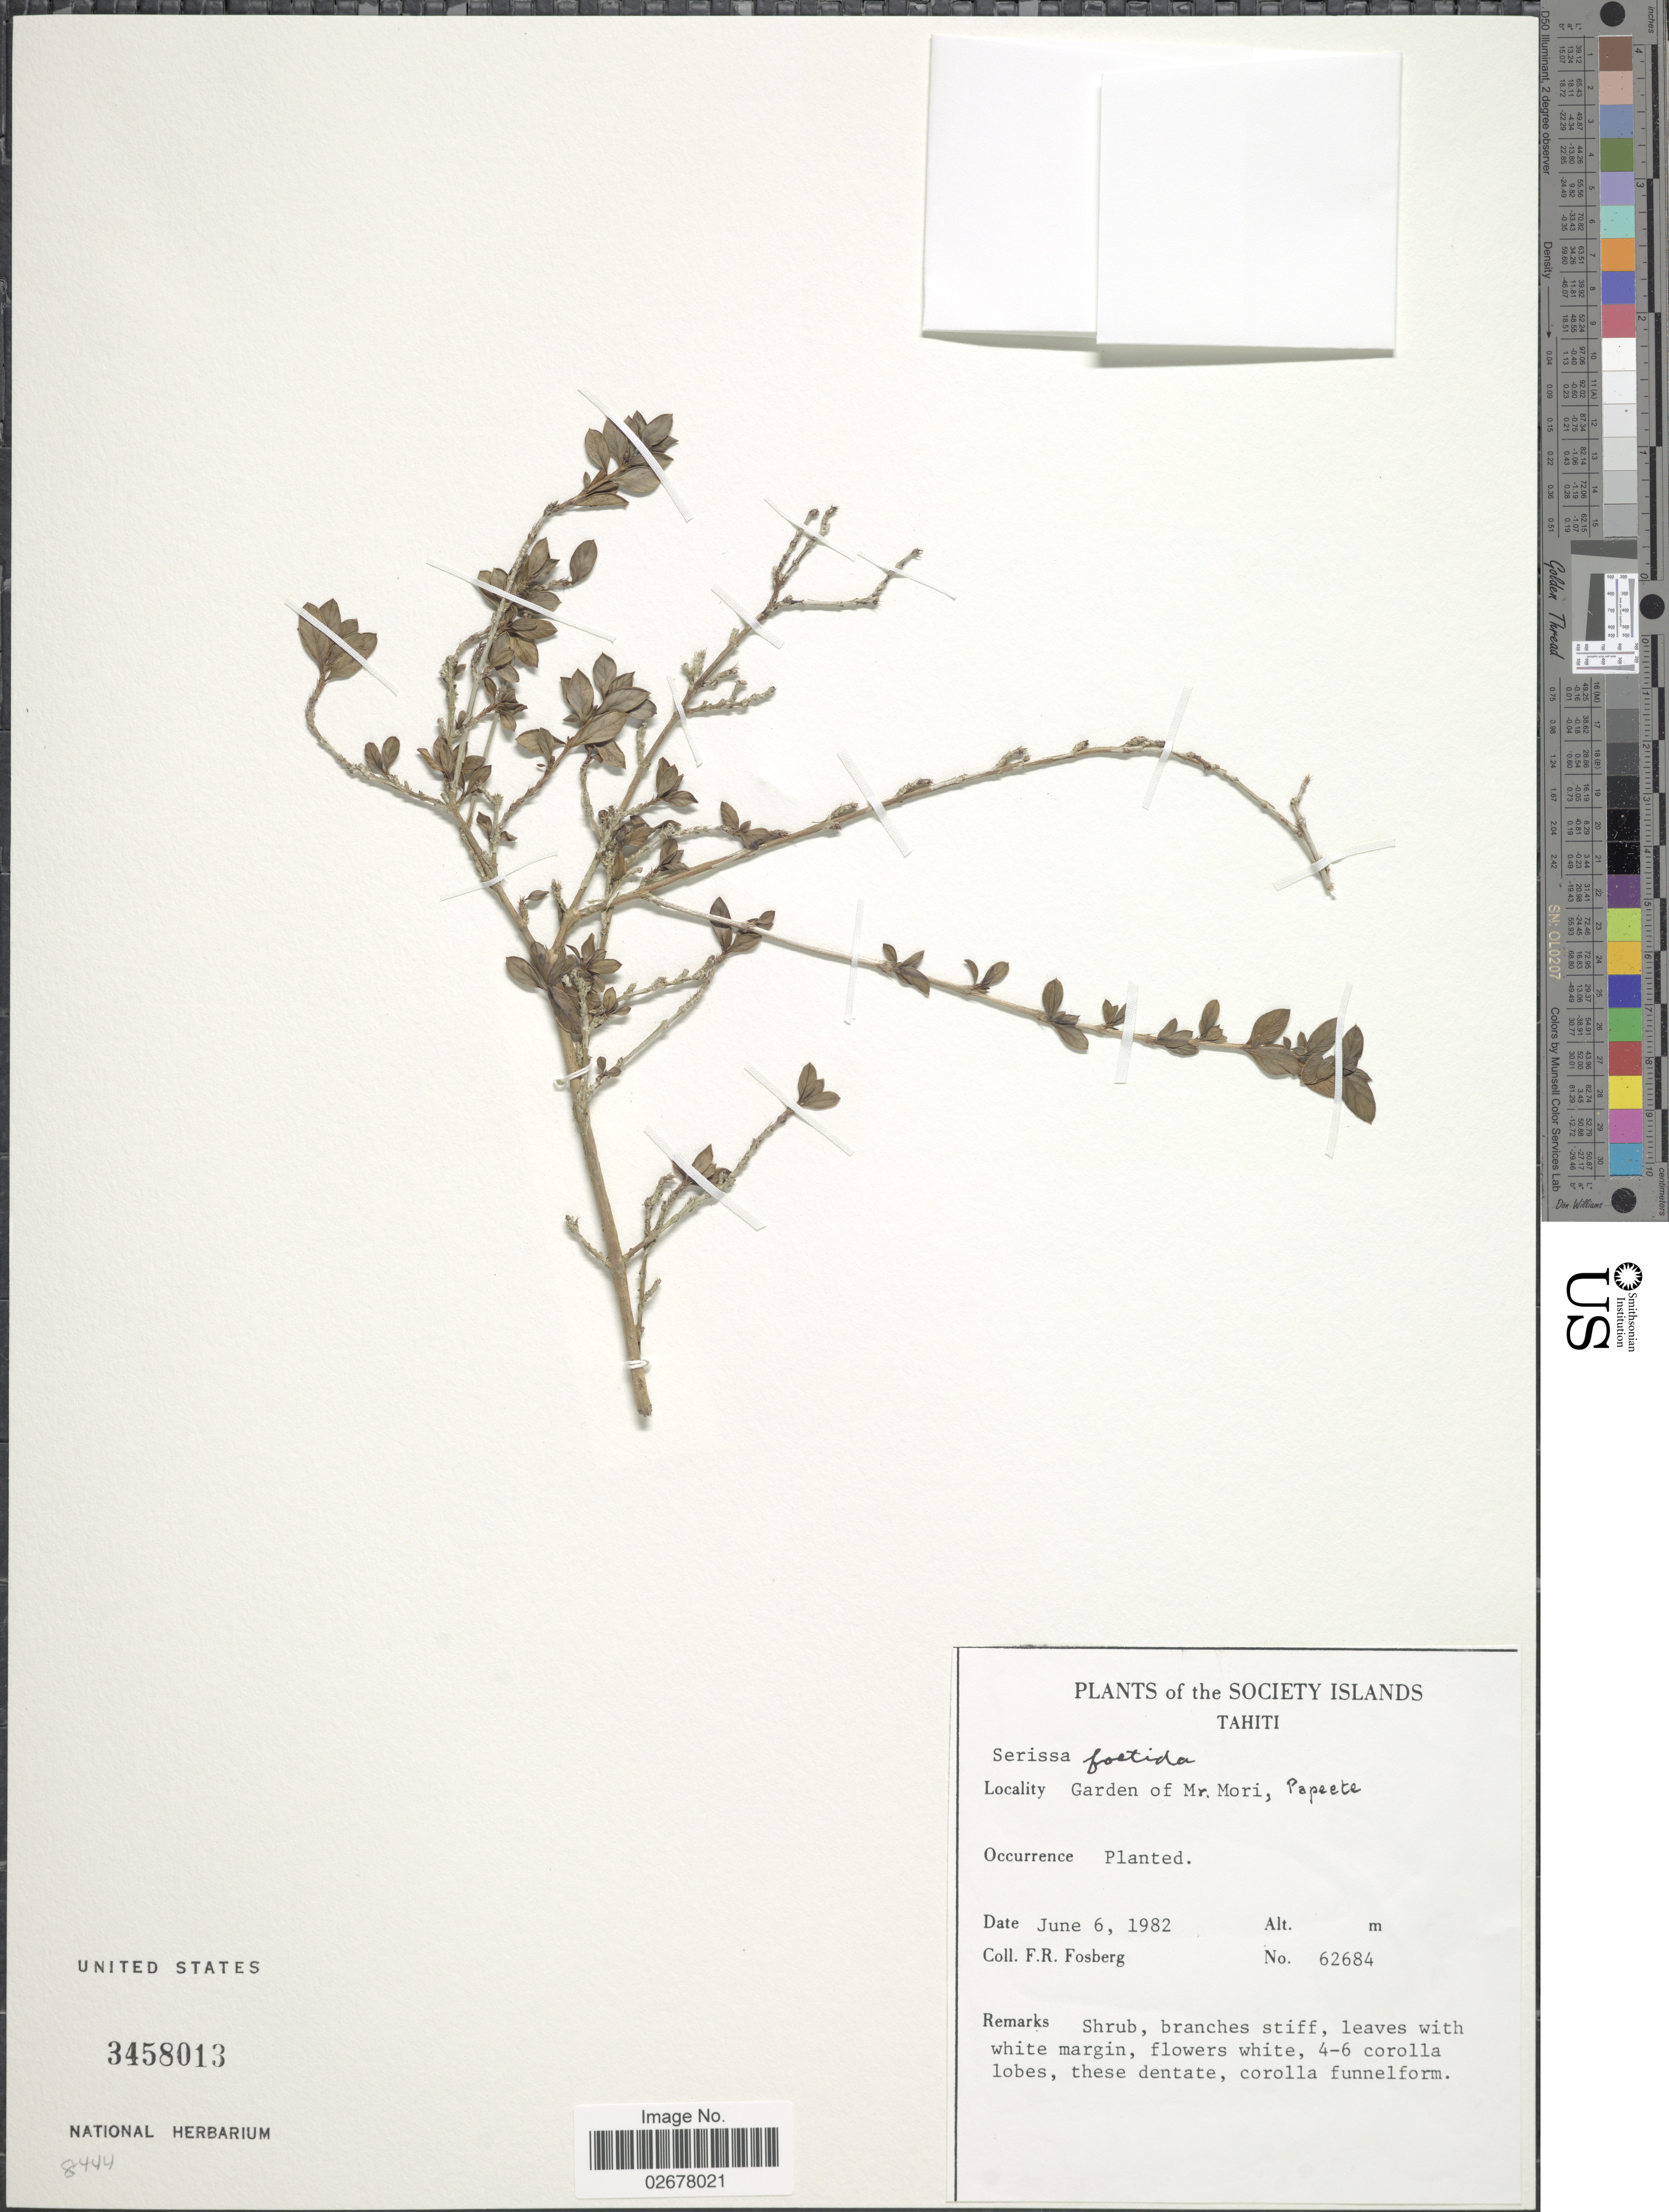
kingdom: Plantae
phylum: Tracheophyta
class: Magnoliopsida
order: Gentianales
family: Rubiaceae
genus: Serissa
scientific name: Serissa foetida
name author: (L. f.) Poir. ex Lam.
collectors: F. R. Fosberg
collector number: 62684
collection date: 1982-06-06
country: French Polynesia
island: Tahiti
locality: The Society Islands, Tahiti, garden of Mr. Mori, Papeete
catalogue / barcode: US 3458013